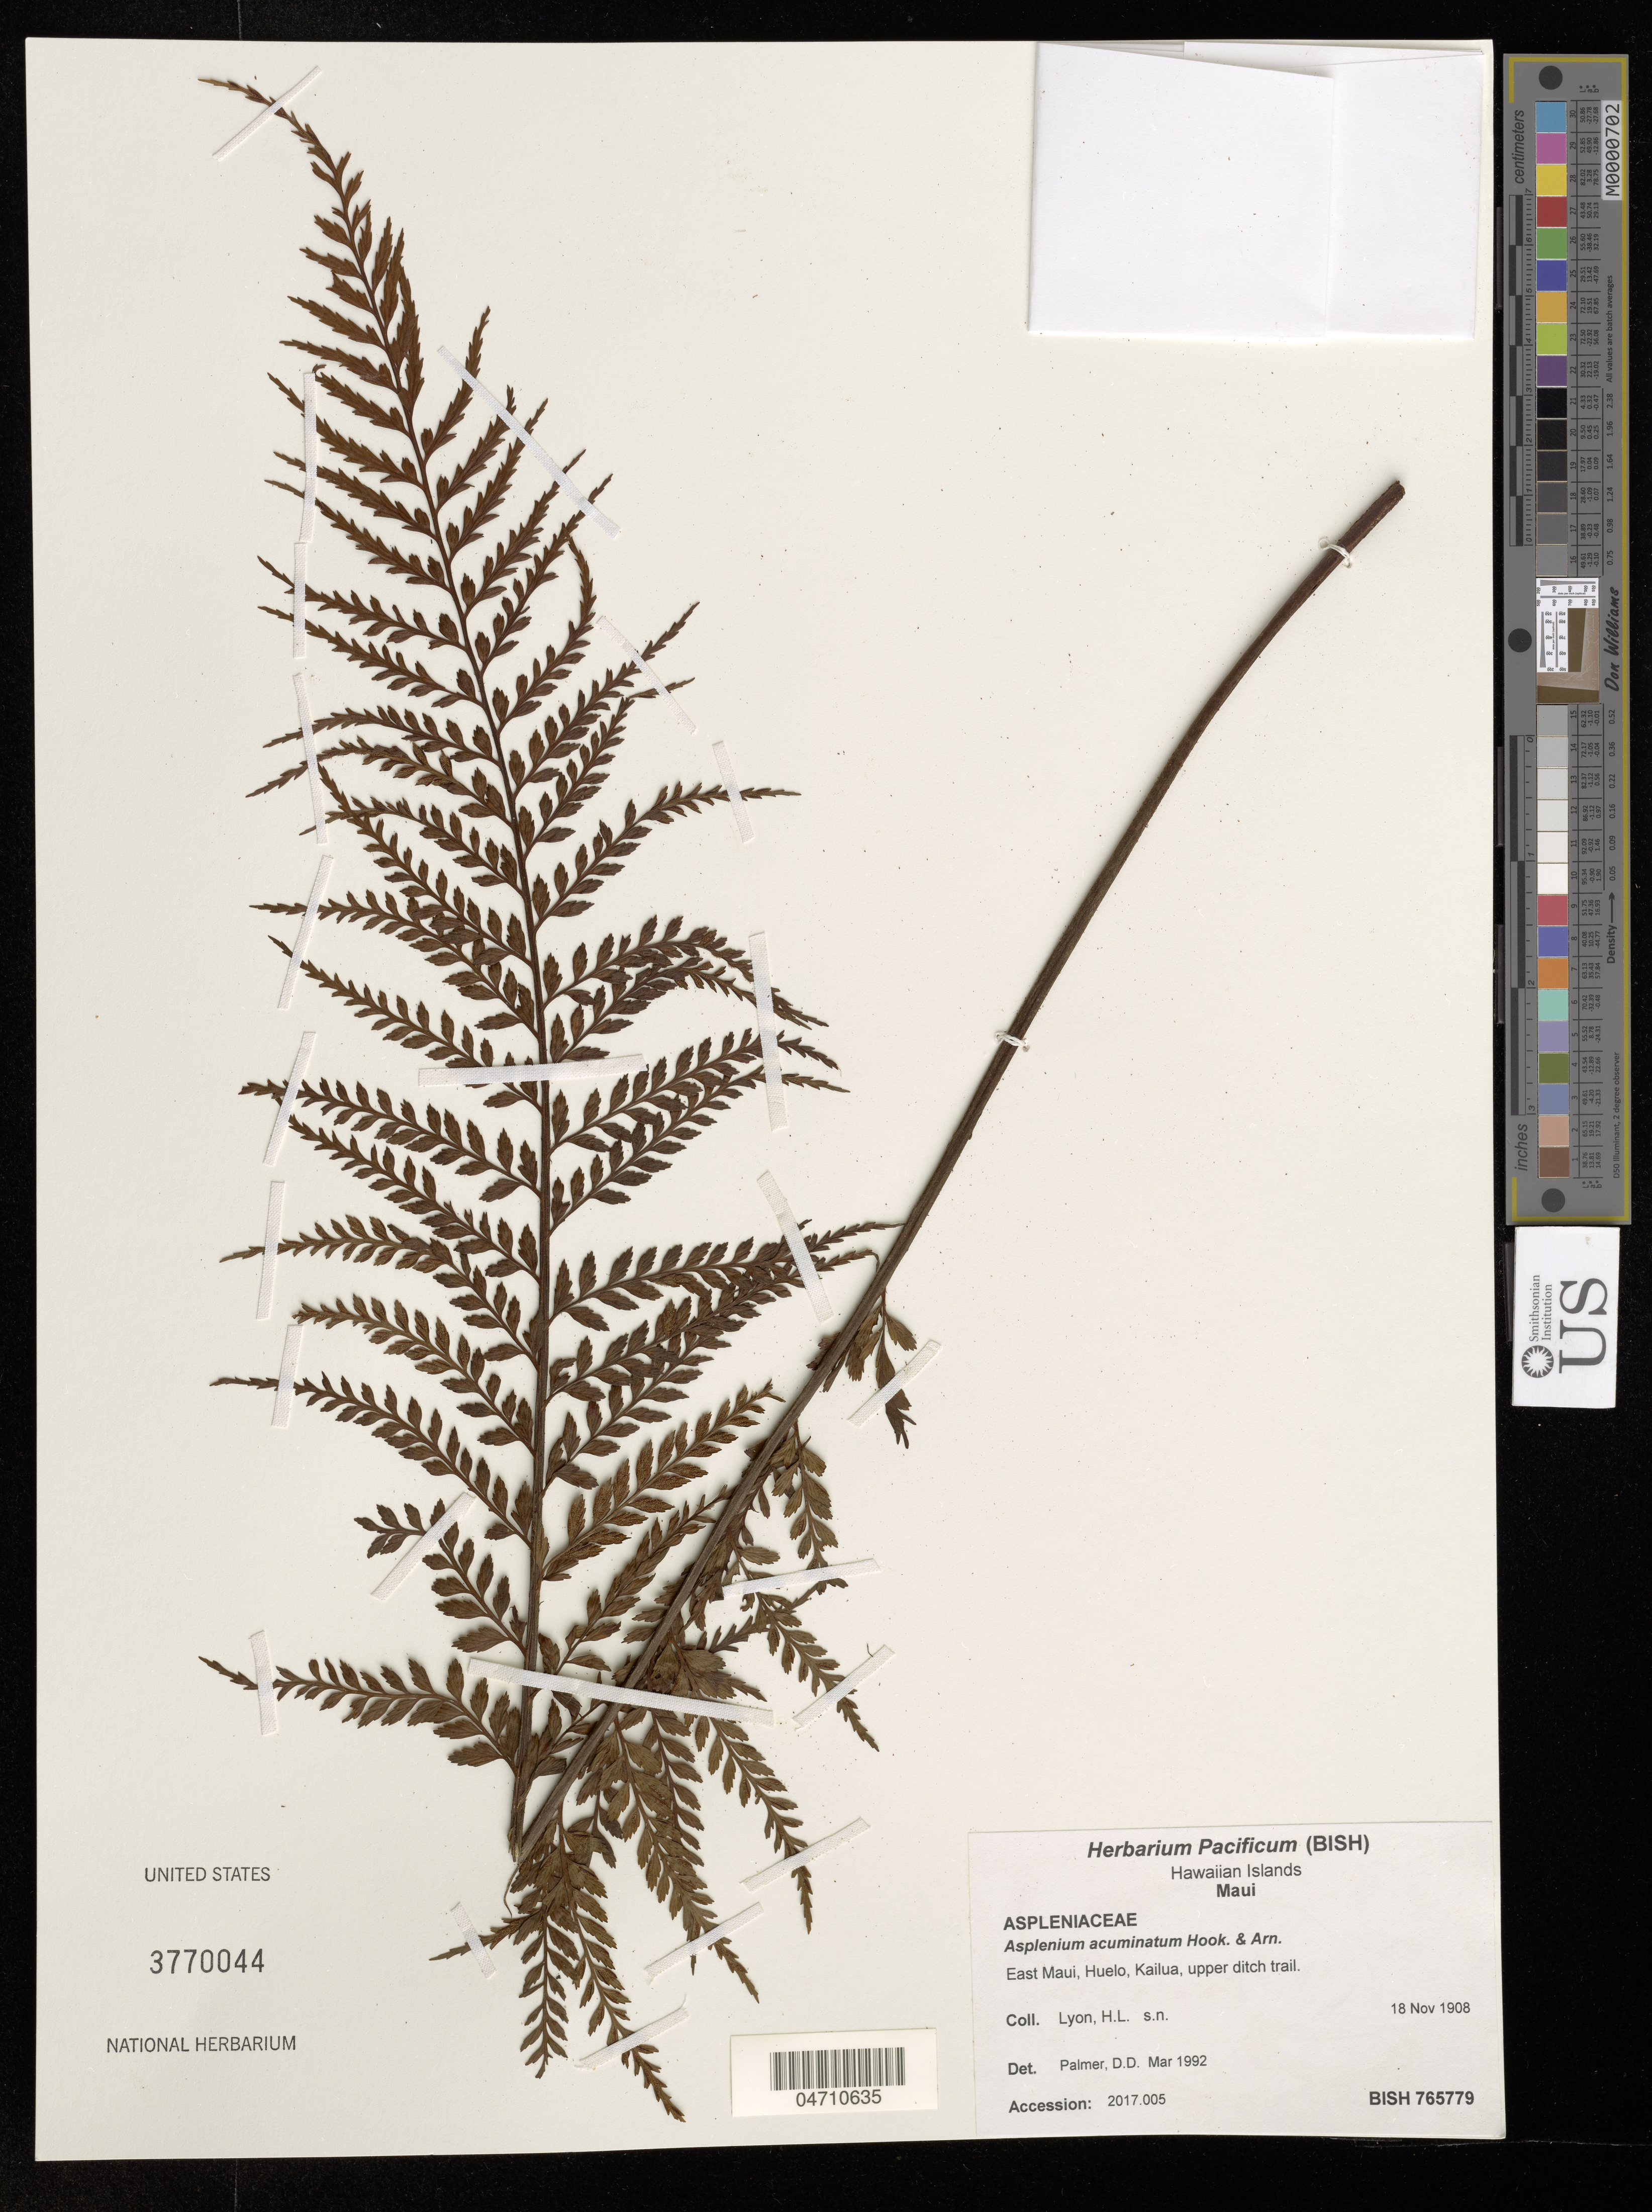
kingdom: Plantae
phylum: Tracheophyta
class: Polypodiopsida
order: Polypodiales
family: Aspleniaceae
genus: Asplenium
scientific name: Asplenium acuminatum Wall. ex Mett. nom. illeg.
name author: Wall. ex Mett.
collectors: H. Lyon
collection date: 1908-11-18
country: United States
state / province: Hawaii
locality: Hawaiian Islands. Maui. East Maui, Huelo, Kailua, upper ditch trail.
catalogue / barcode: US 3770044